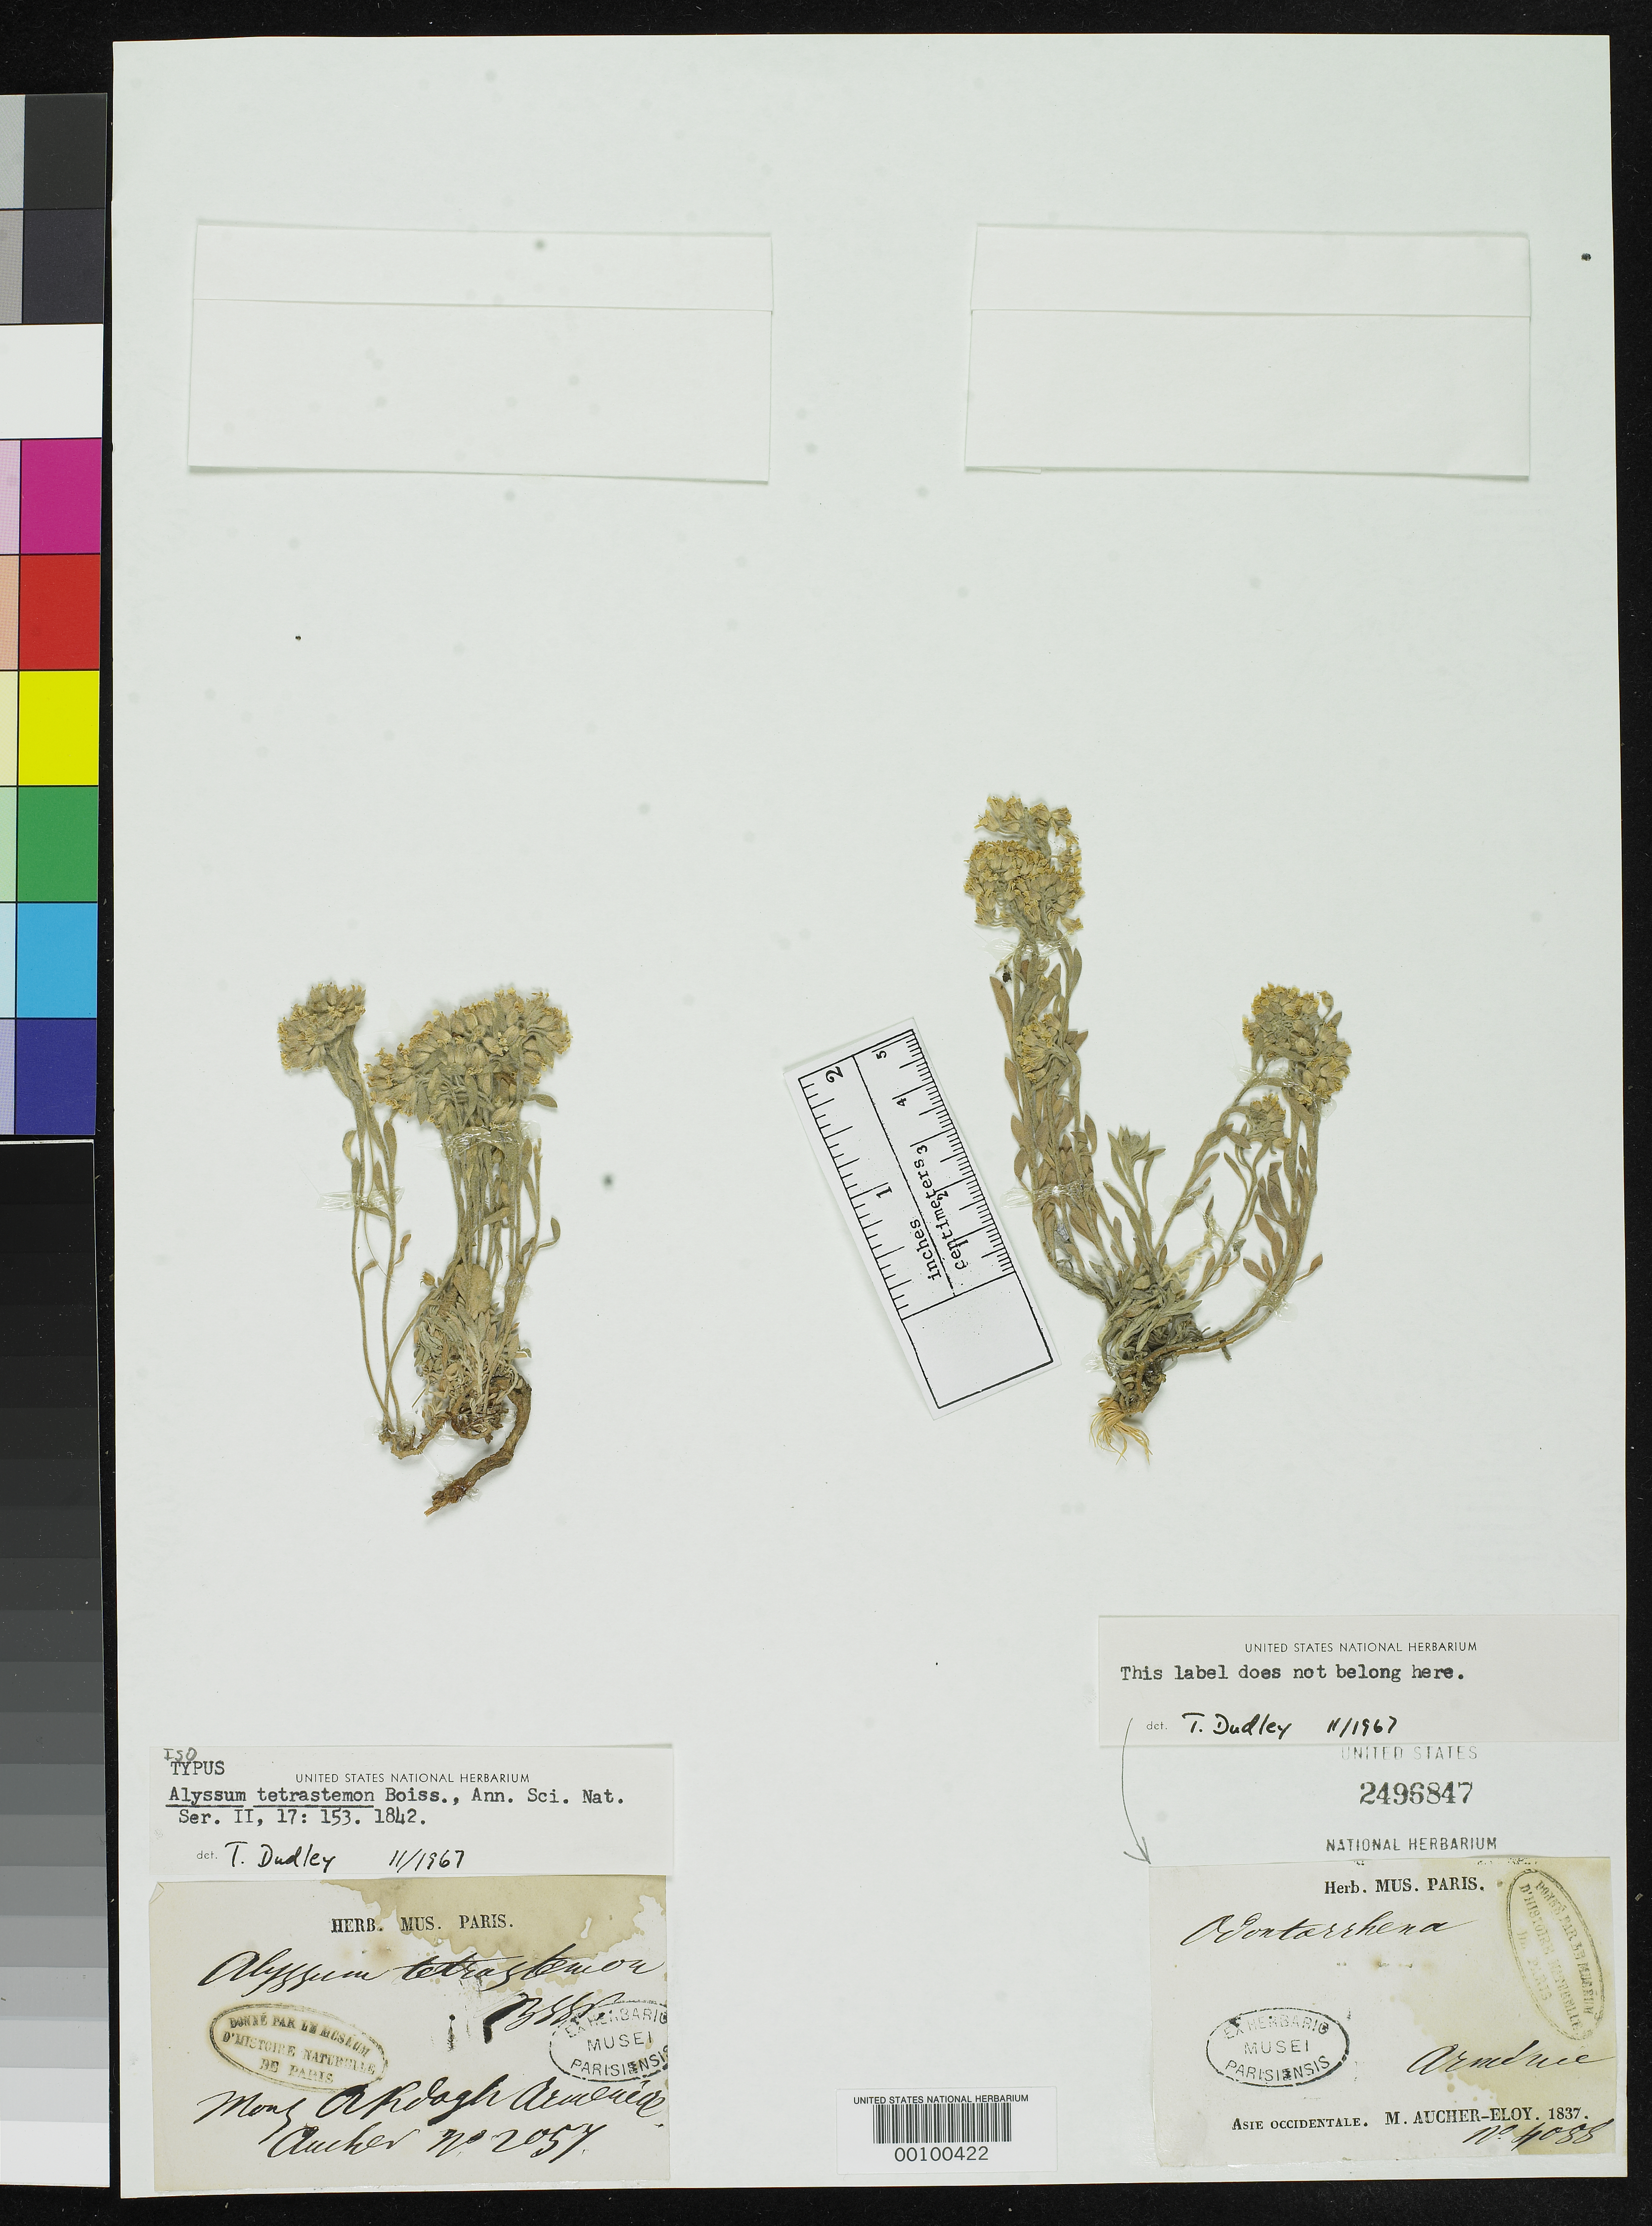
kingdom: Plantae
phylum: Tracheophyta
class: Magnoliopsida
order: Brassicales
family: Brassicaceae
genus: Alyssum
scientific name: Alyssum tetrastemon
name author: Boiss.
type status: Isotype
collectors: P. Aucher-Éloy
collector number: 2057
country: Turkey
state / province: Armenia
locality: Mons Akdagh.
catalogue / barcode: US 2496847